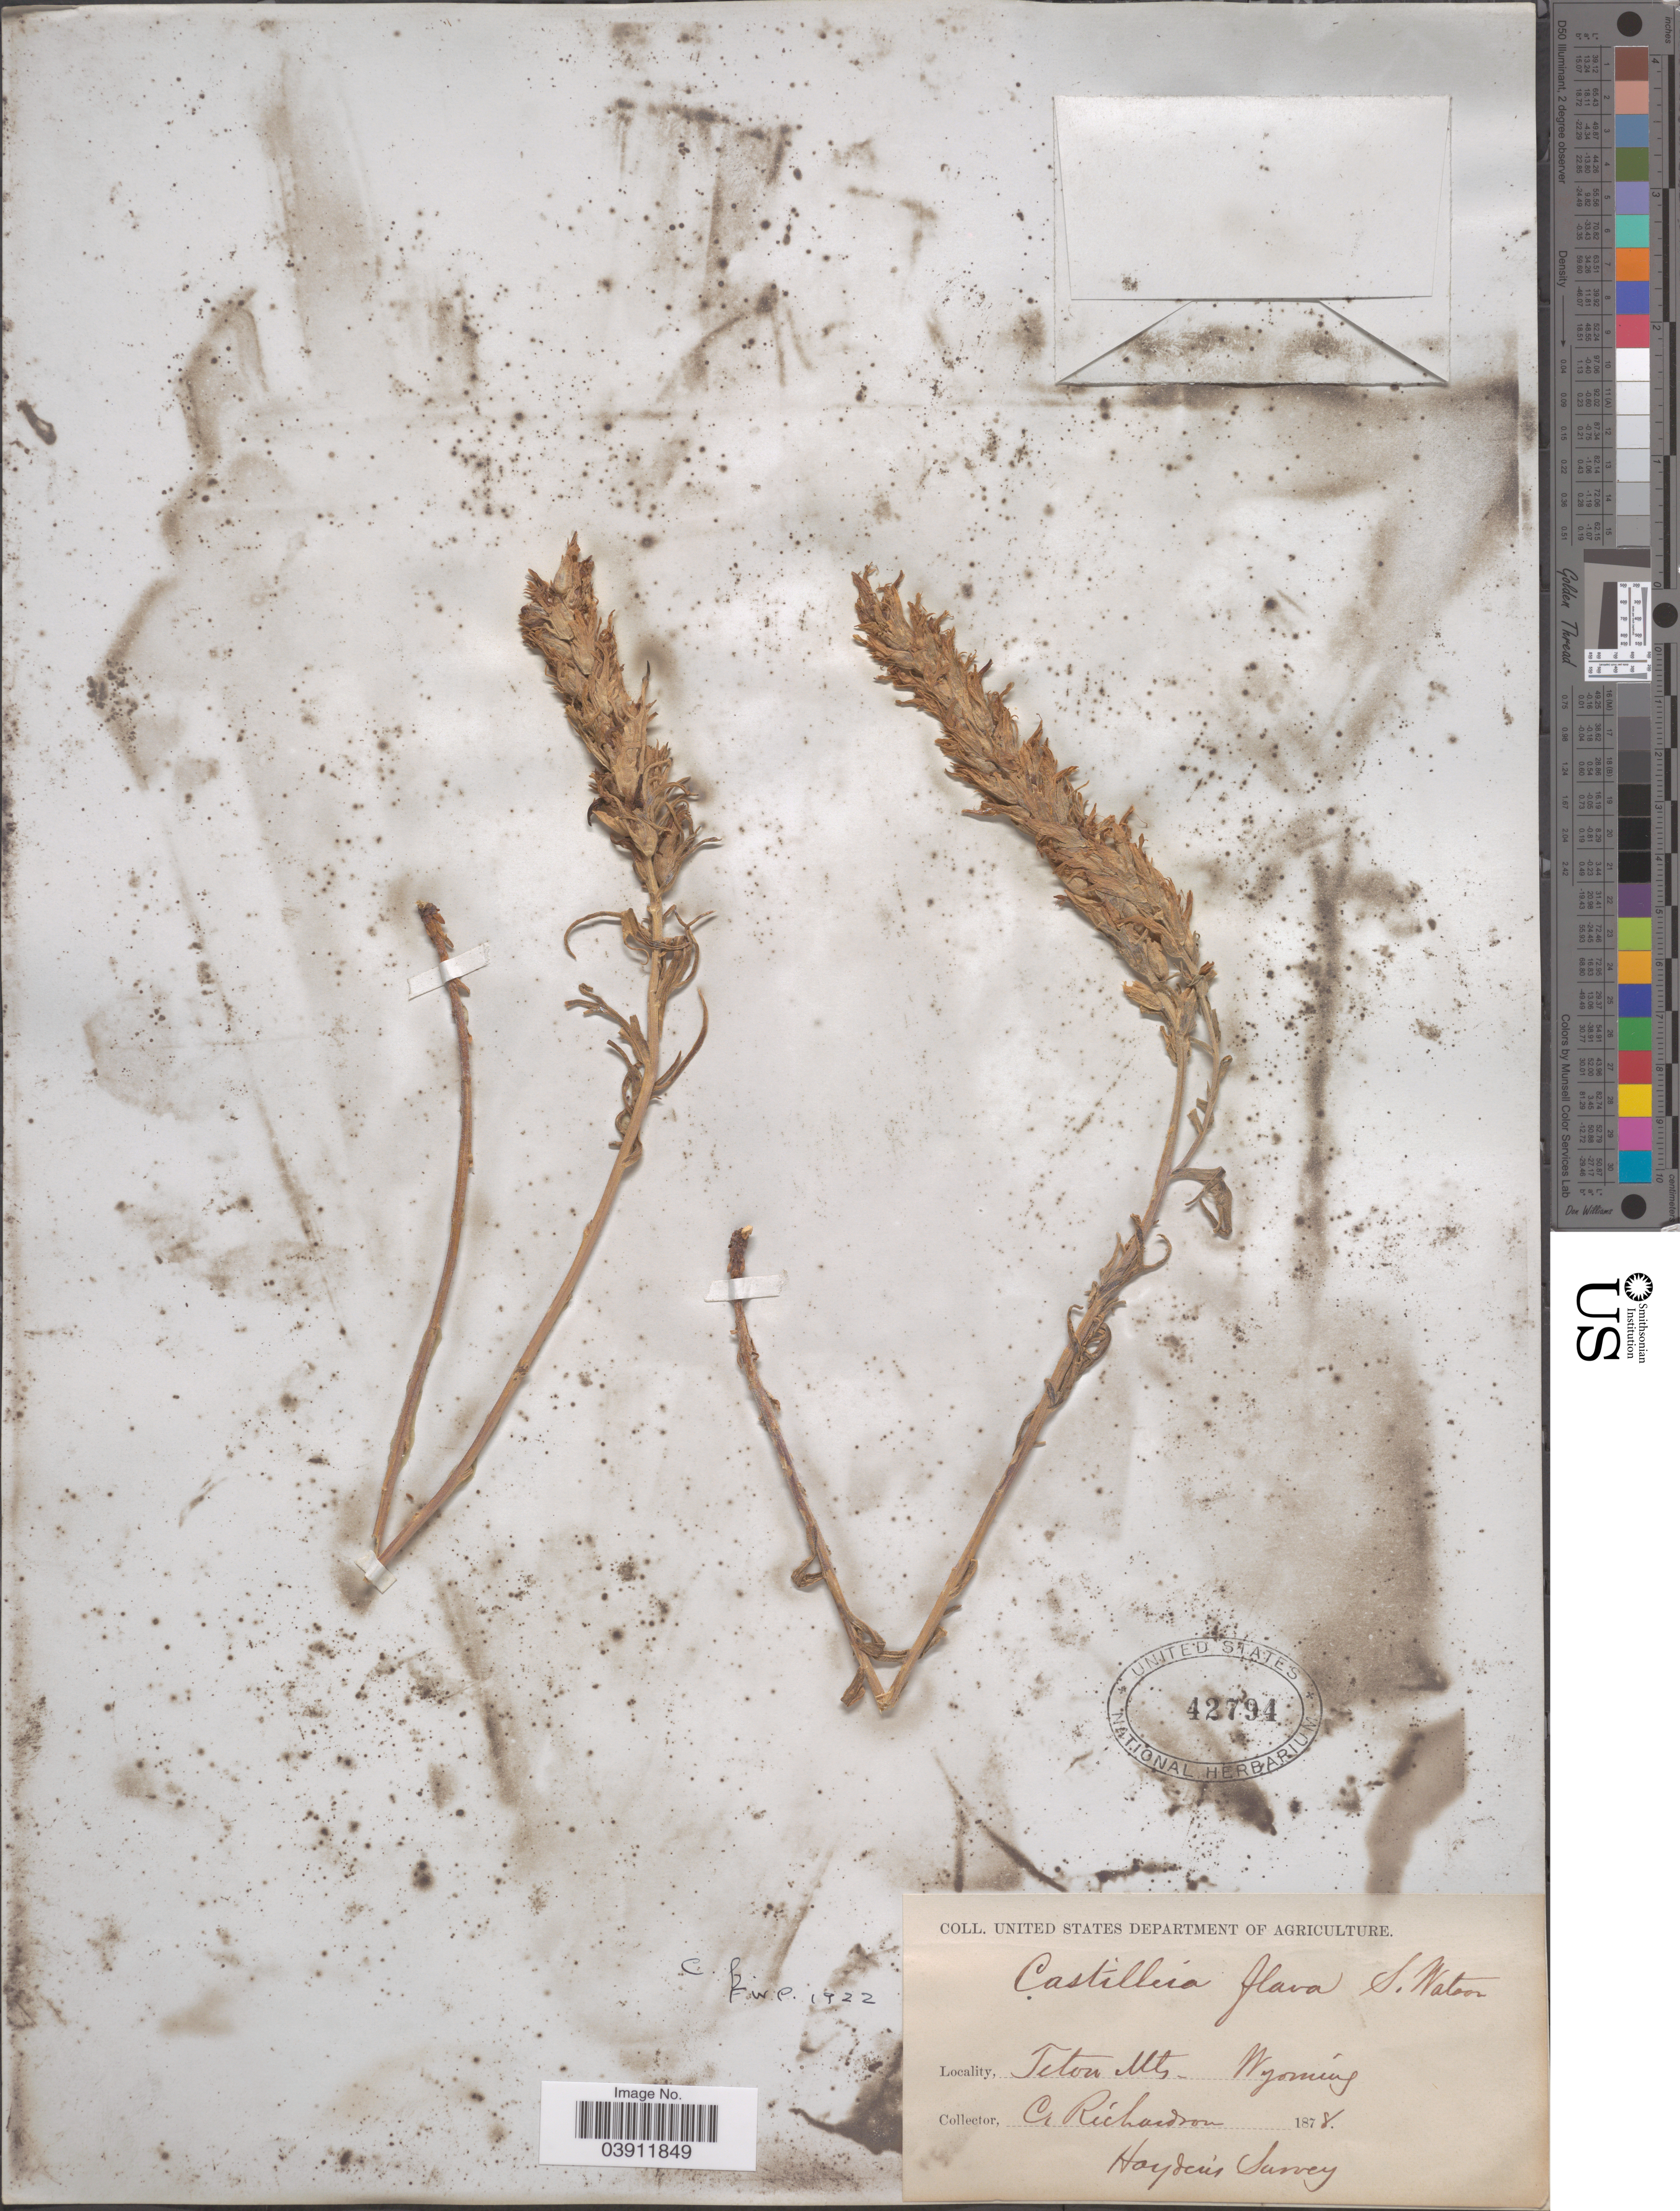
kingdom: Plantae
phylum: Tracheophyta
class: Magnoliopsida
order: Lamiales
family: Orobanchaceae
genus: Castilleja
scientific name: Castilleja flava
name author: S. Watson in C. King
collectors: C. Richardson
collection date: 1878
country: United States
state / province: Wyoming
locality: Teton Mts.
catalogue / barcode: US 42794